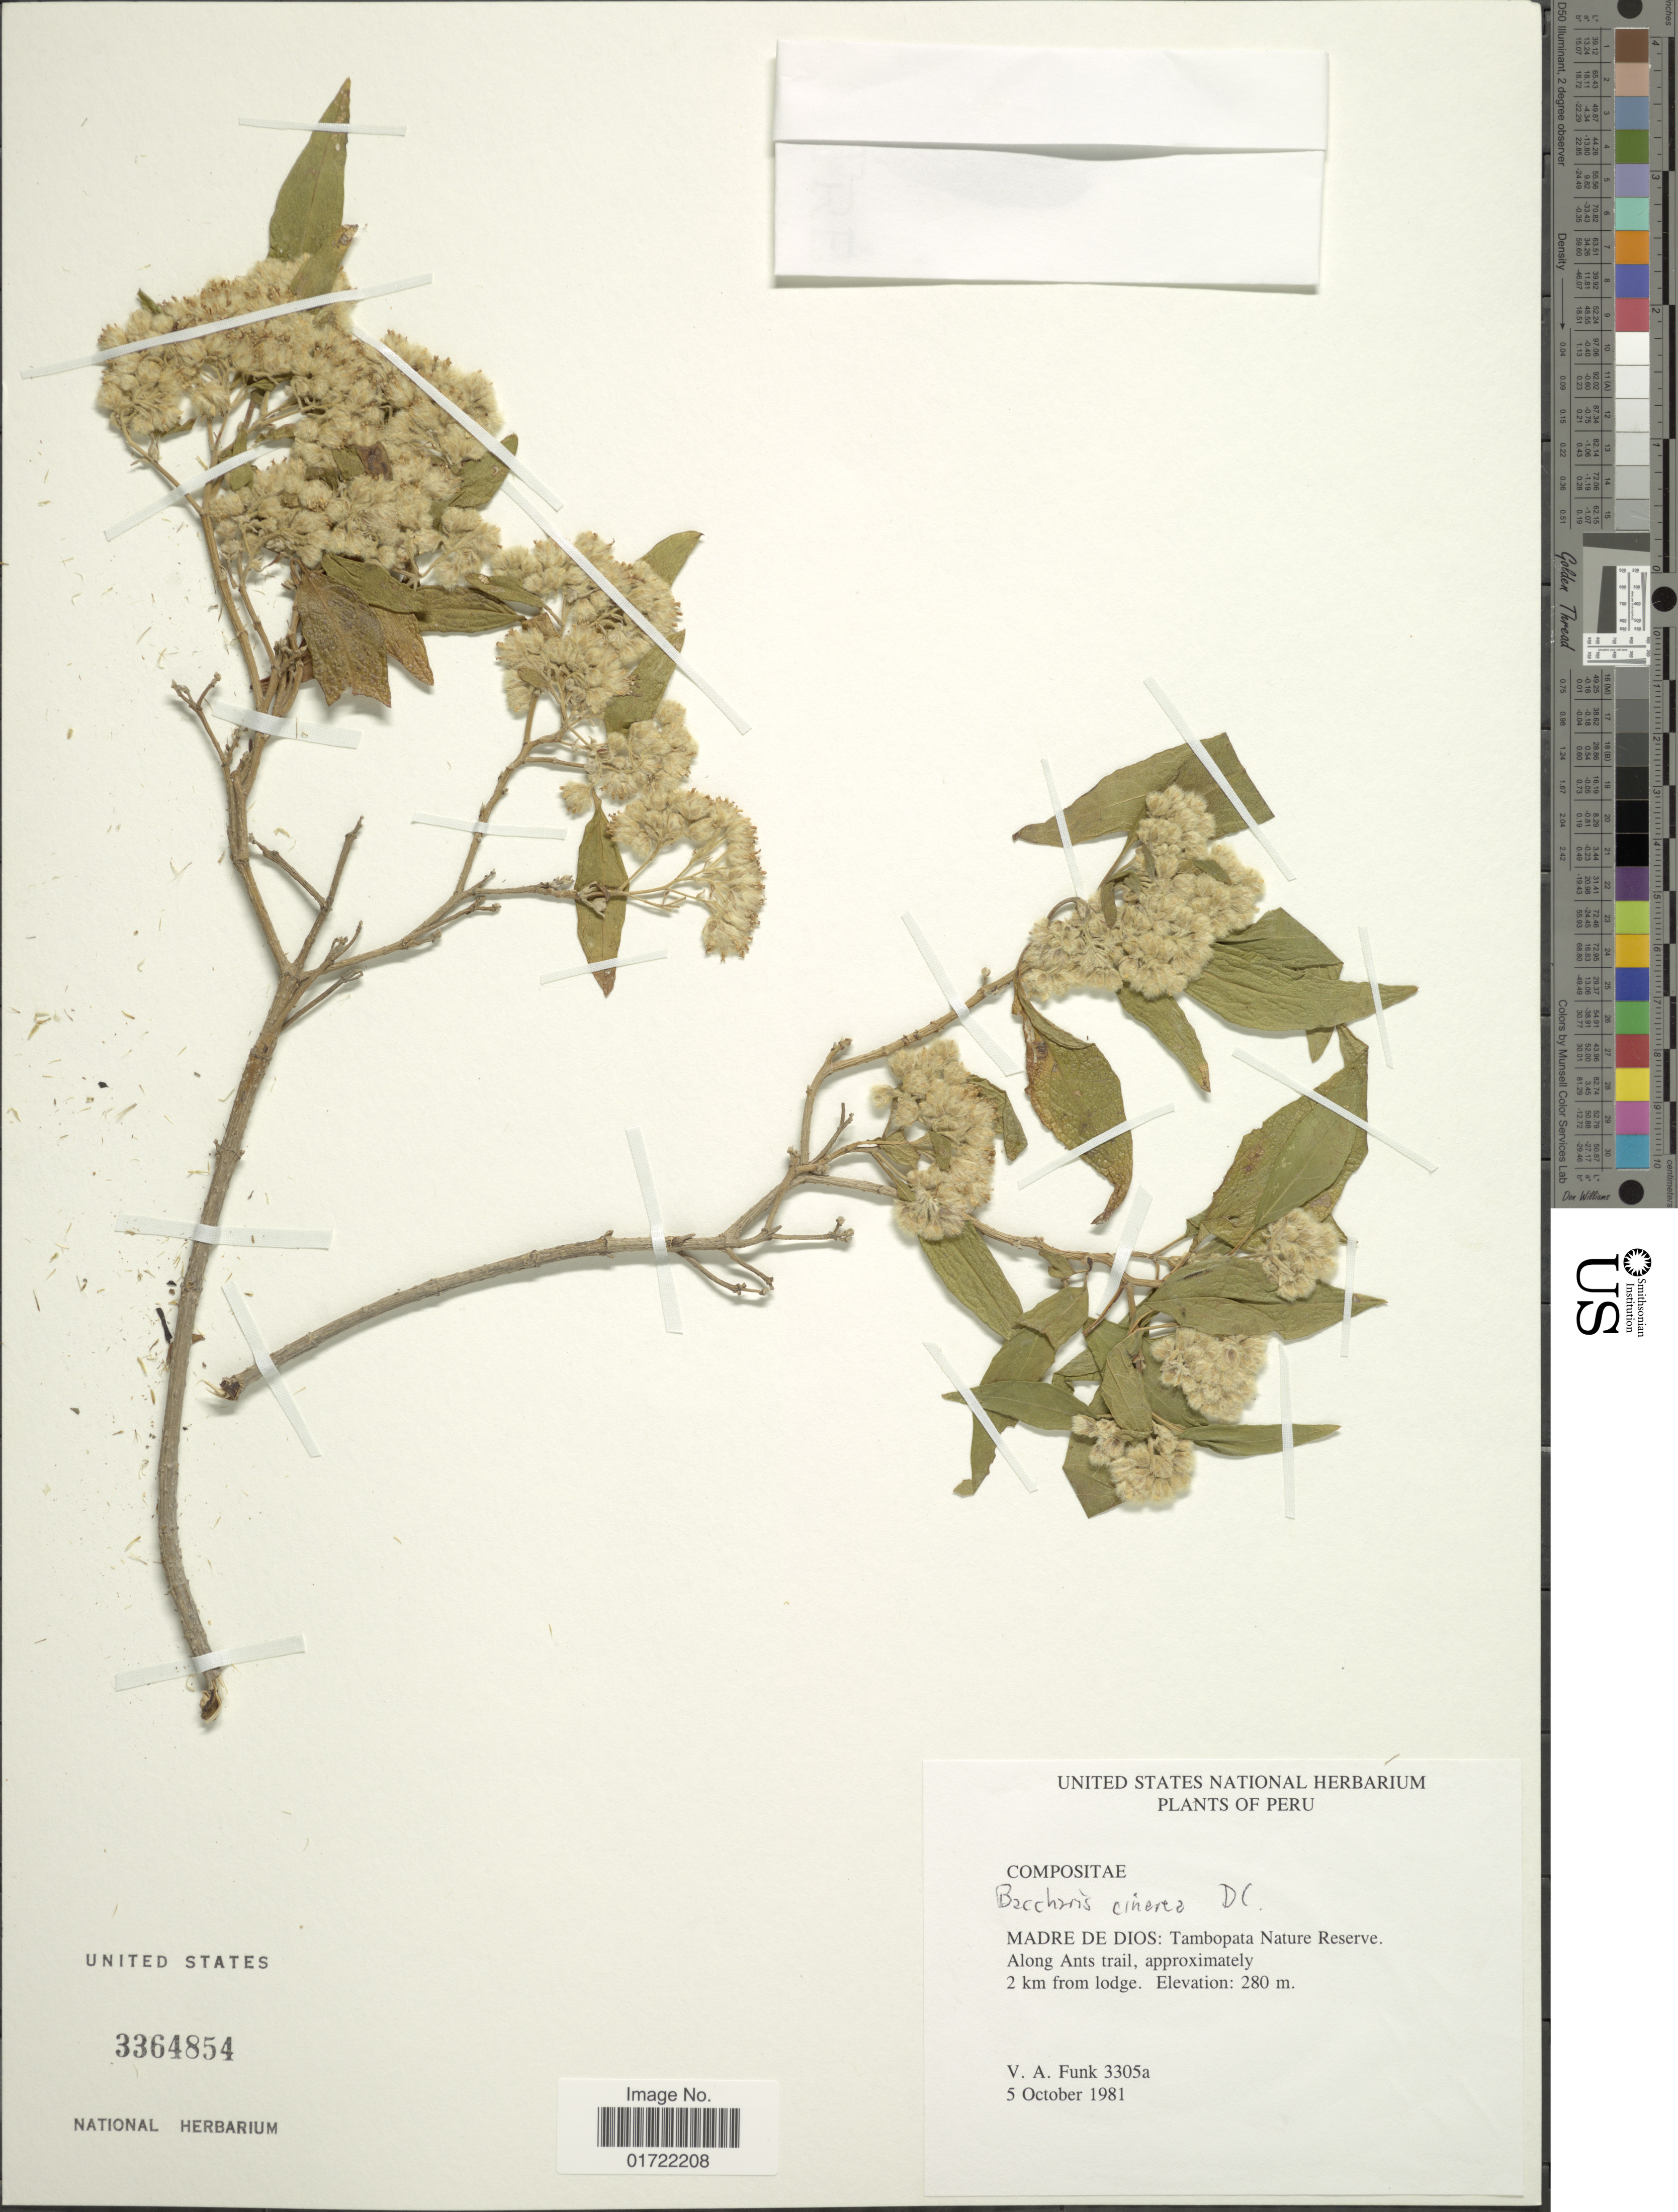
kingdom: Plantae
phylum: Tracheophyta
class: Magnoliopsida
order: Asterales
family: Asteraceae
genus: Baccharis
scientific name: Baccharis cinerea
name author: DC.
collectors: V. Funk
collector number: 3305a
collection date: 1981-10-05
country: Peru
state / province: Madre de Dios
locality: Tambopata Nature Reserve, Along Ants trail, 2 km from lodge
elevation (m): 280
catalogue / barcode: US 3364854